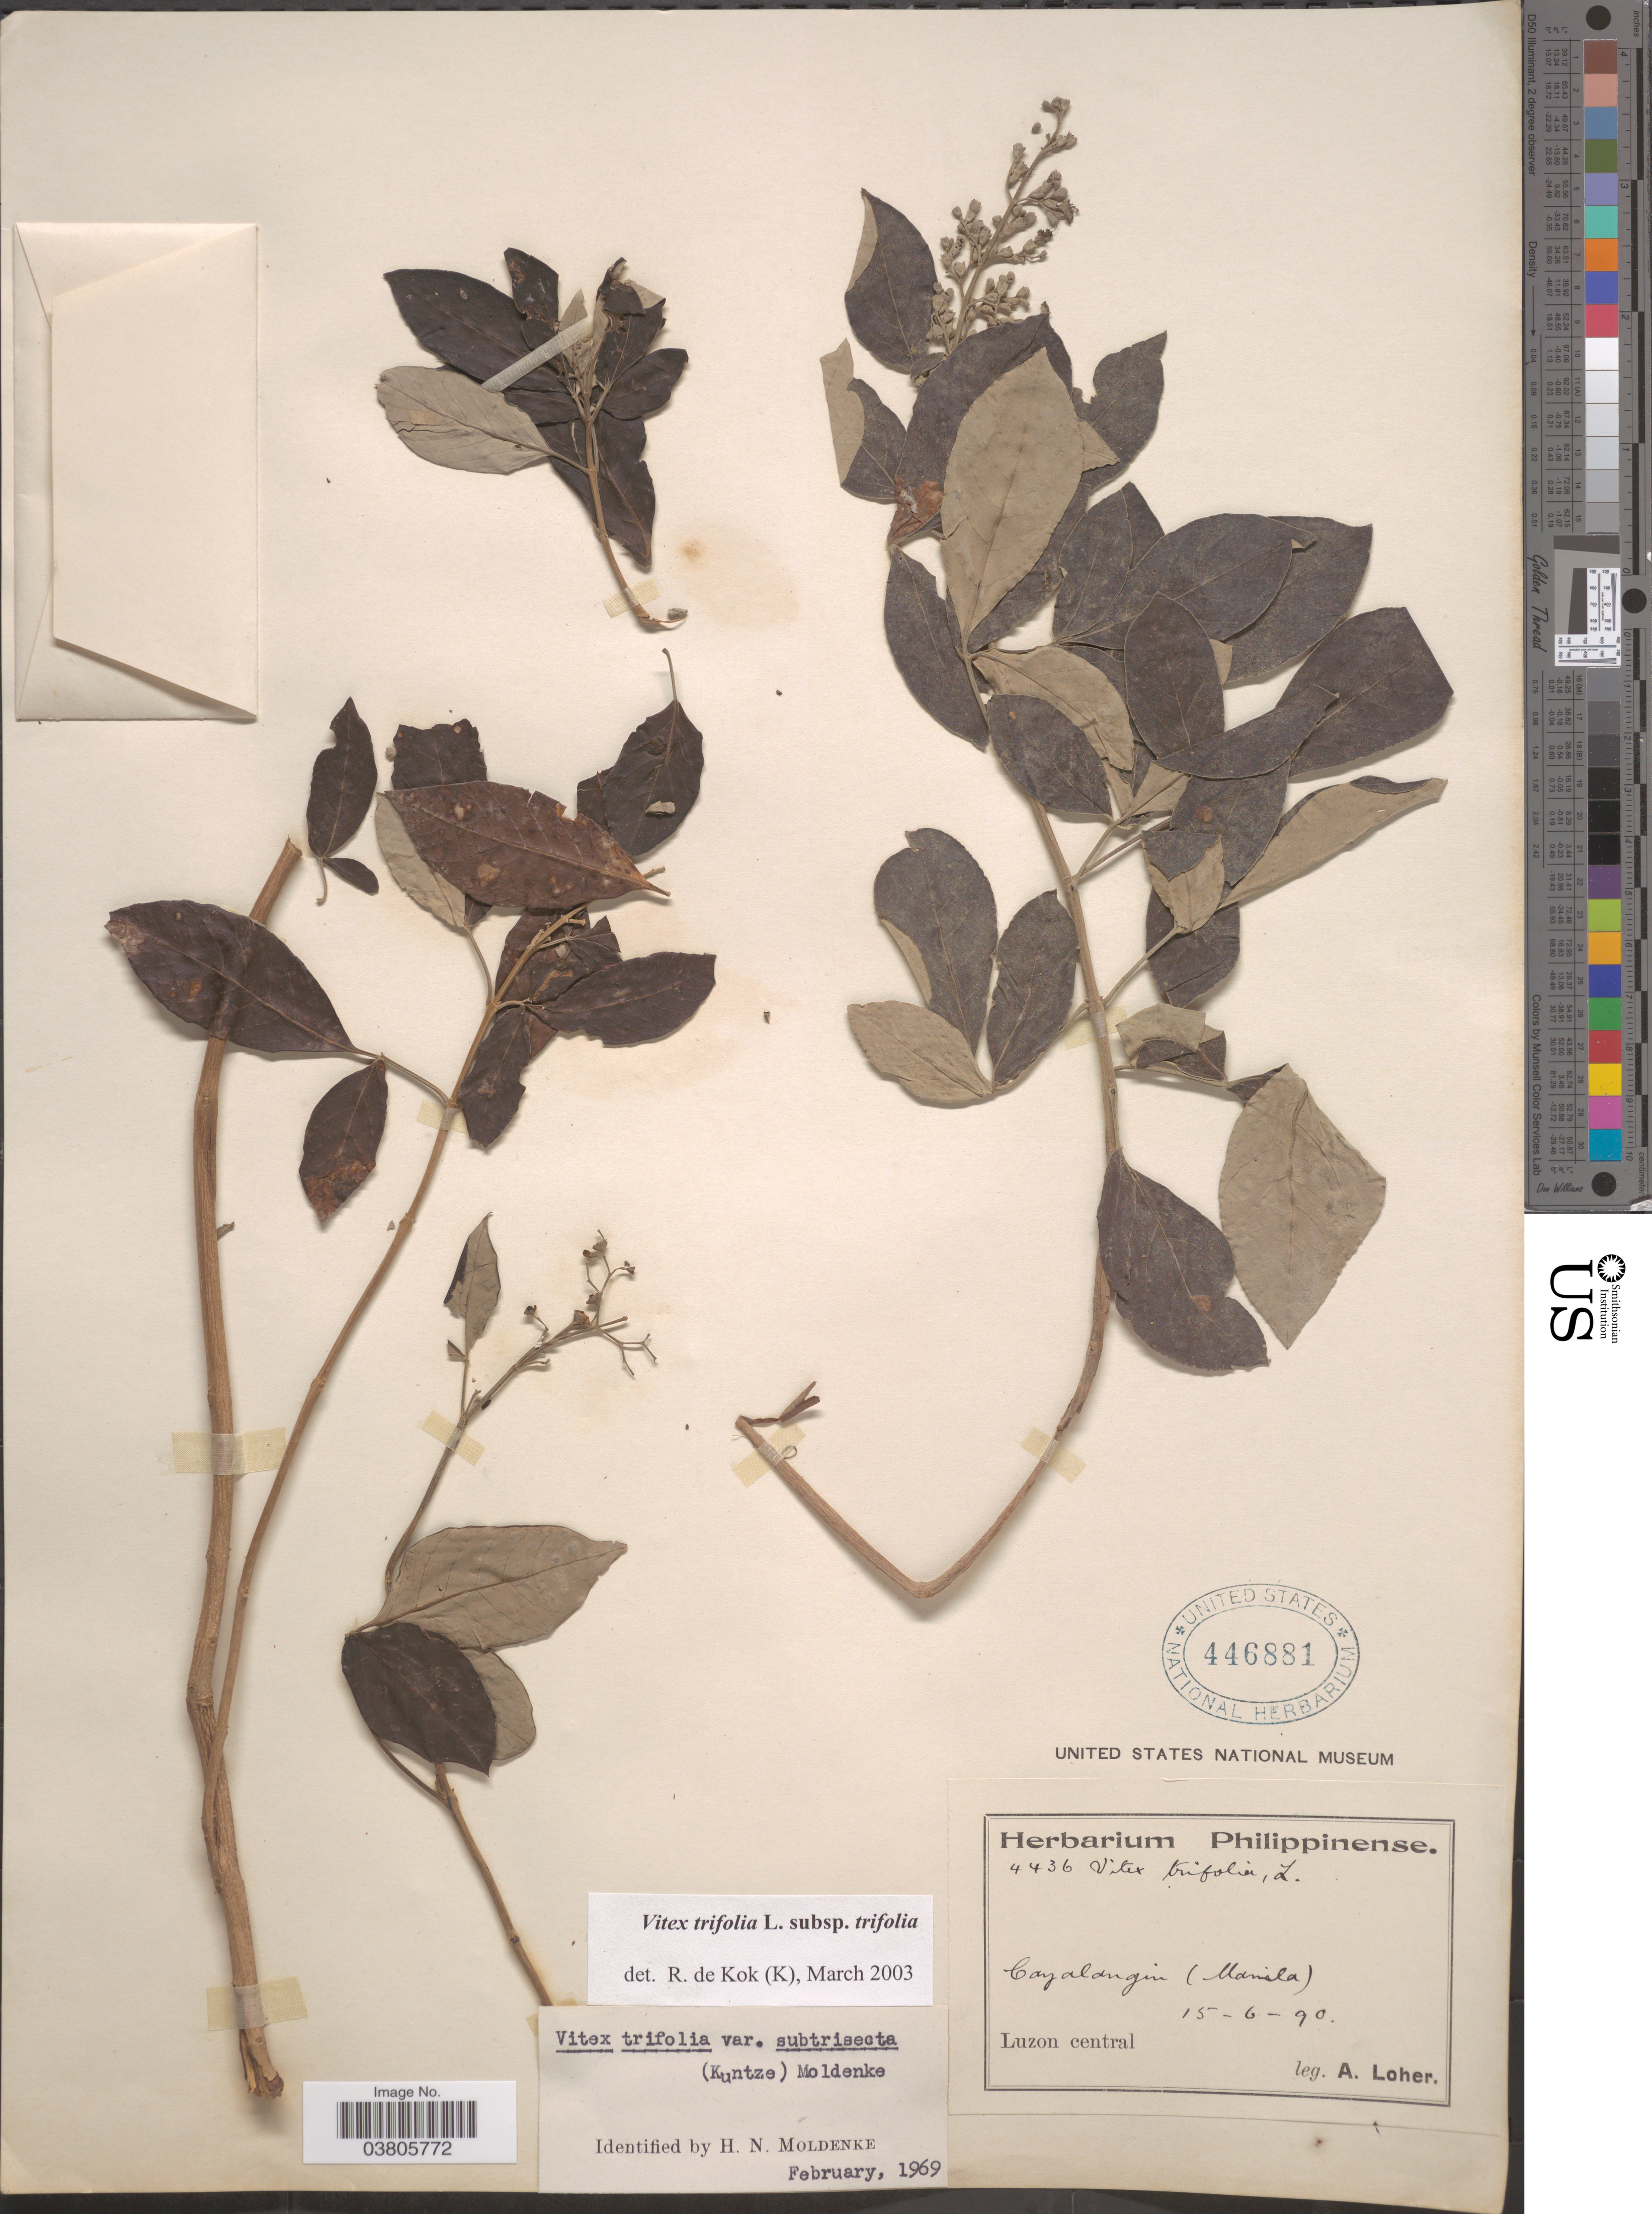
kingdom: Plantae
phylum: Tracheophyta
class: Magnoliopsida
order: Lamiales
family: Lamiaceae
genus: Vitex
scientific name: Vitex trifolia subsp. trifolia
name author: Vahl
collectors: A. Loher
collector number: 4436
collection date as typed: Transcribed d/m/y: 15/6/90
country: Philippines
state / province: Central Luzon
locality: Cayalangin (Manila). Luzon central.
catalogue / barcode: US 446881